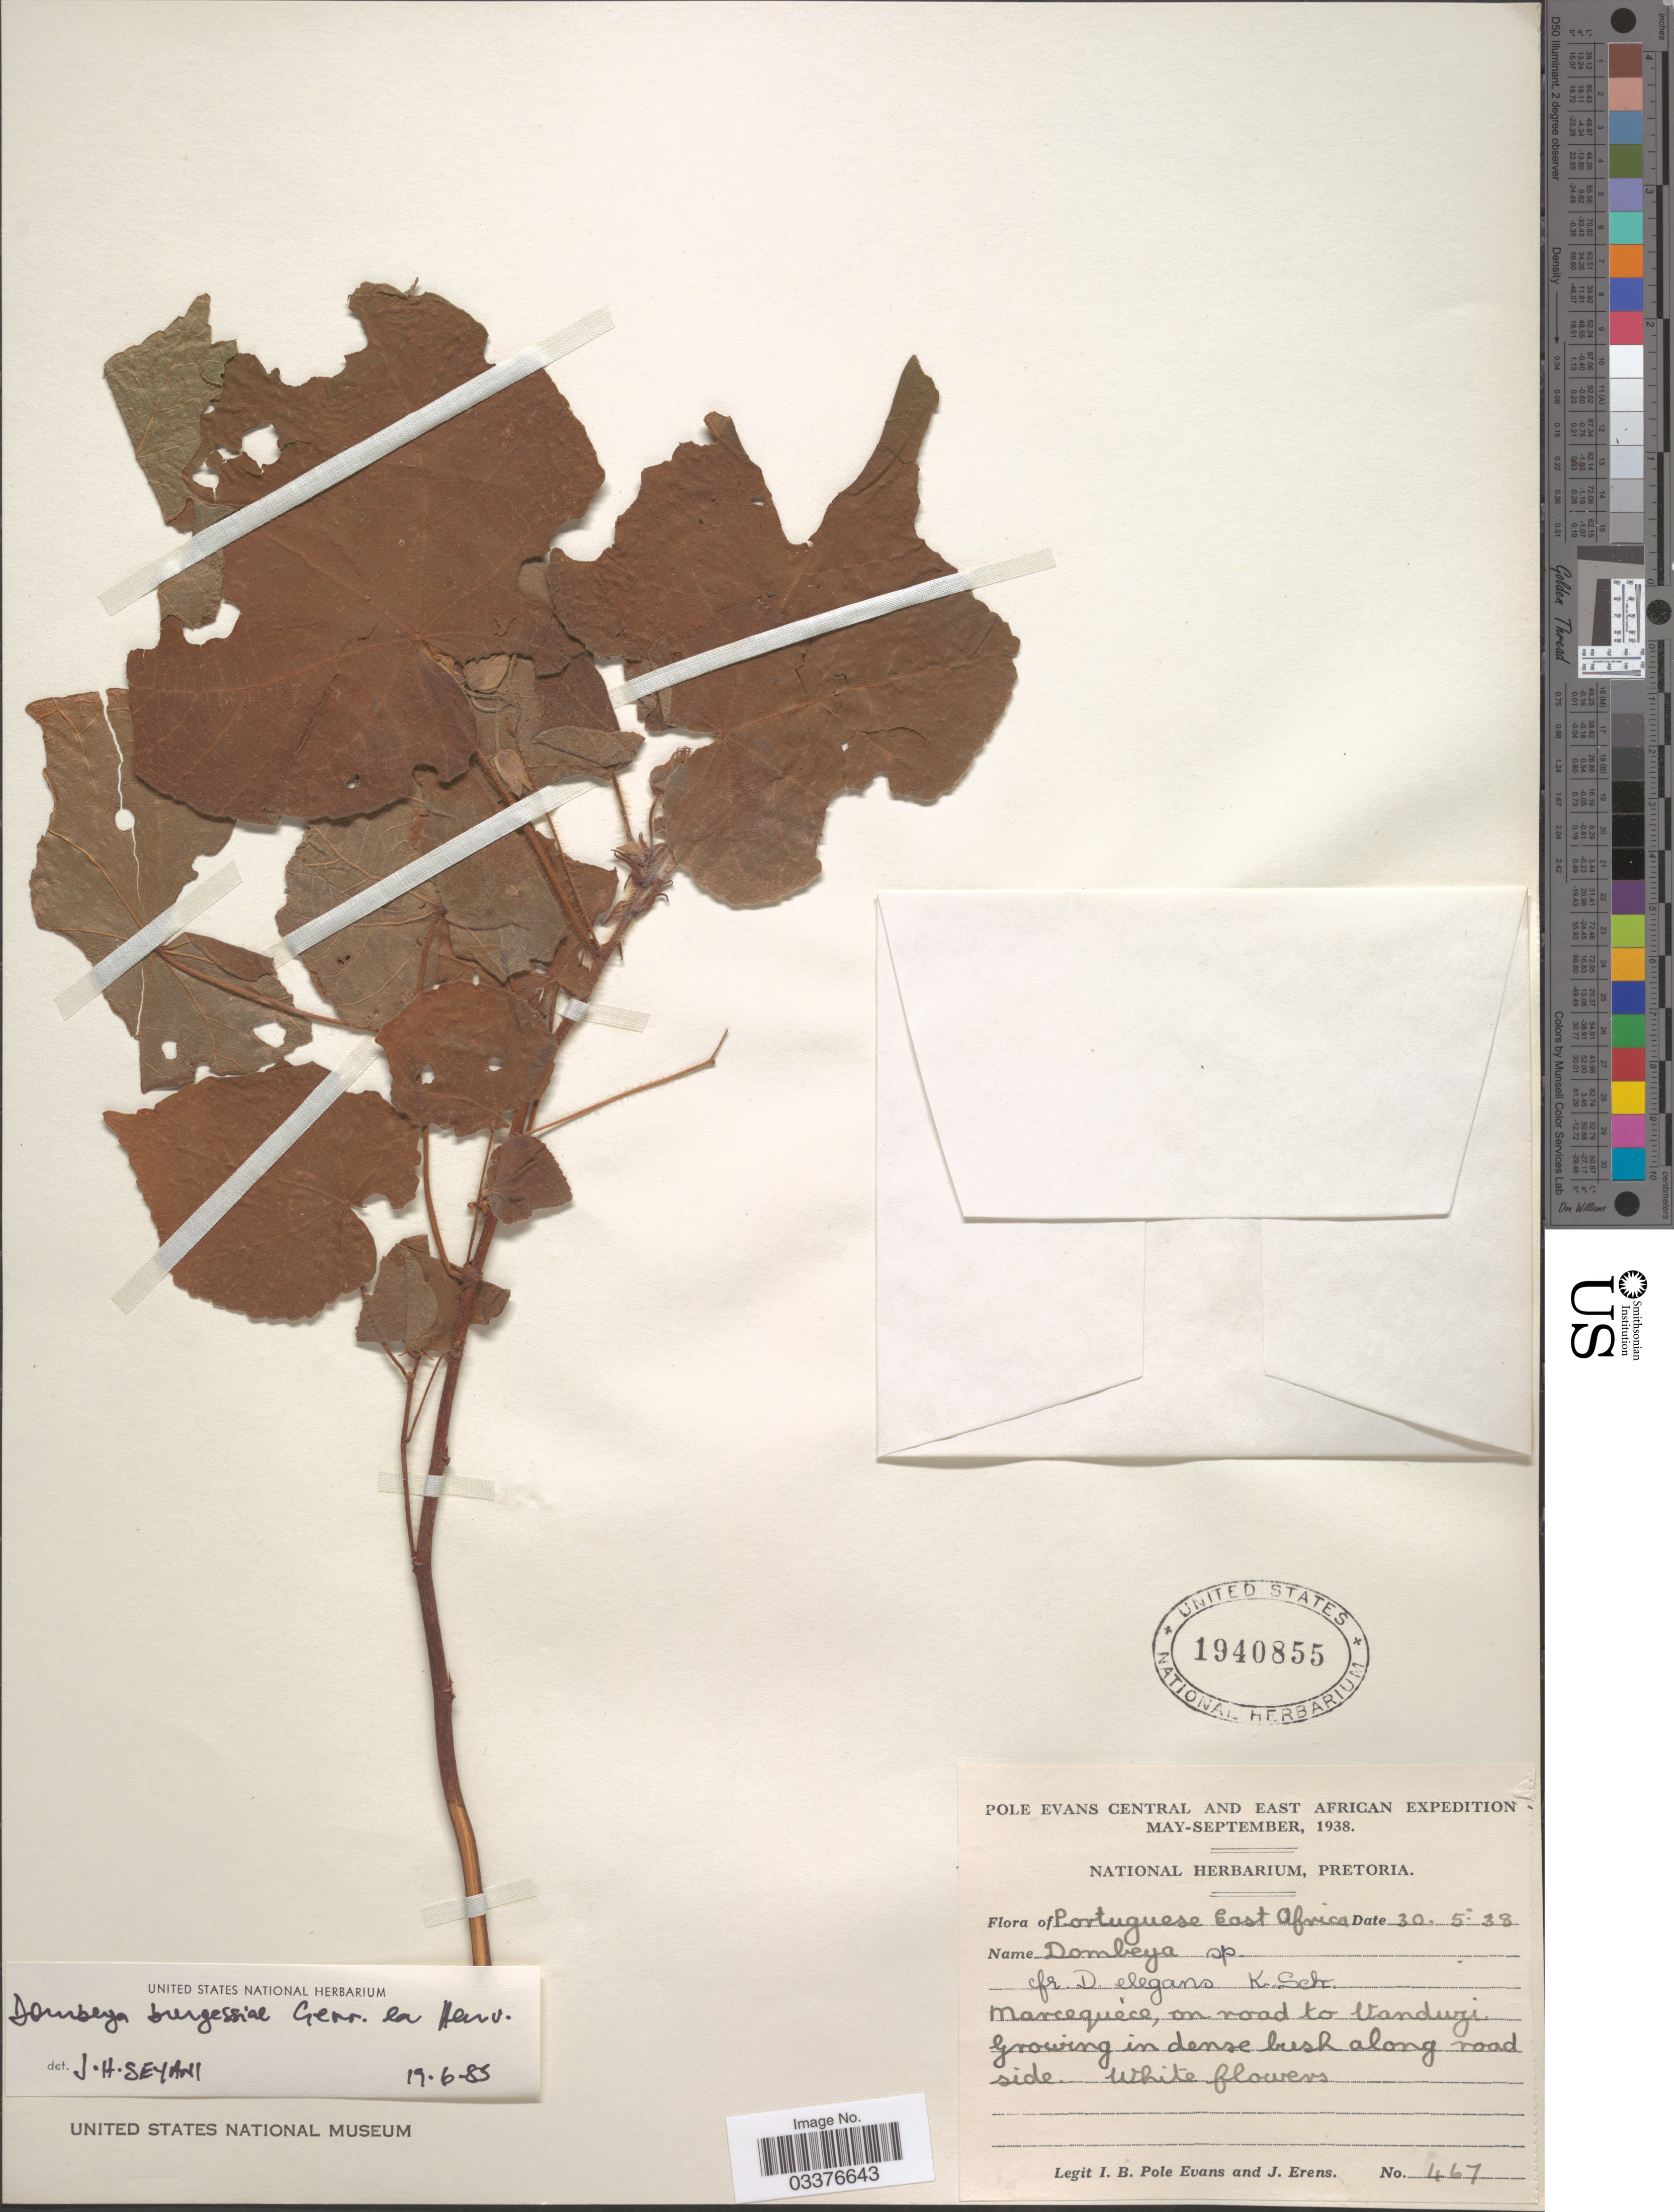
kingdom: Plantae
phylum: Tracheophyta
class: Magnoliopsida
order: Malvales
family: Malvaceae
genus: Dombeya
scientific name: Dombeya burgessiae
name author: Gerrard ex Harv.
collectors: I. B. Pole-Evans & J. Erens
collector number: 467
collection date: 1938-05-30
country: Mozambique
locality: Central and East African. Portuguese East Africa. Marcequece, on road to Vanduzi.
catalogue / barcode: US 1940855